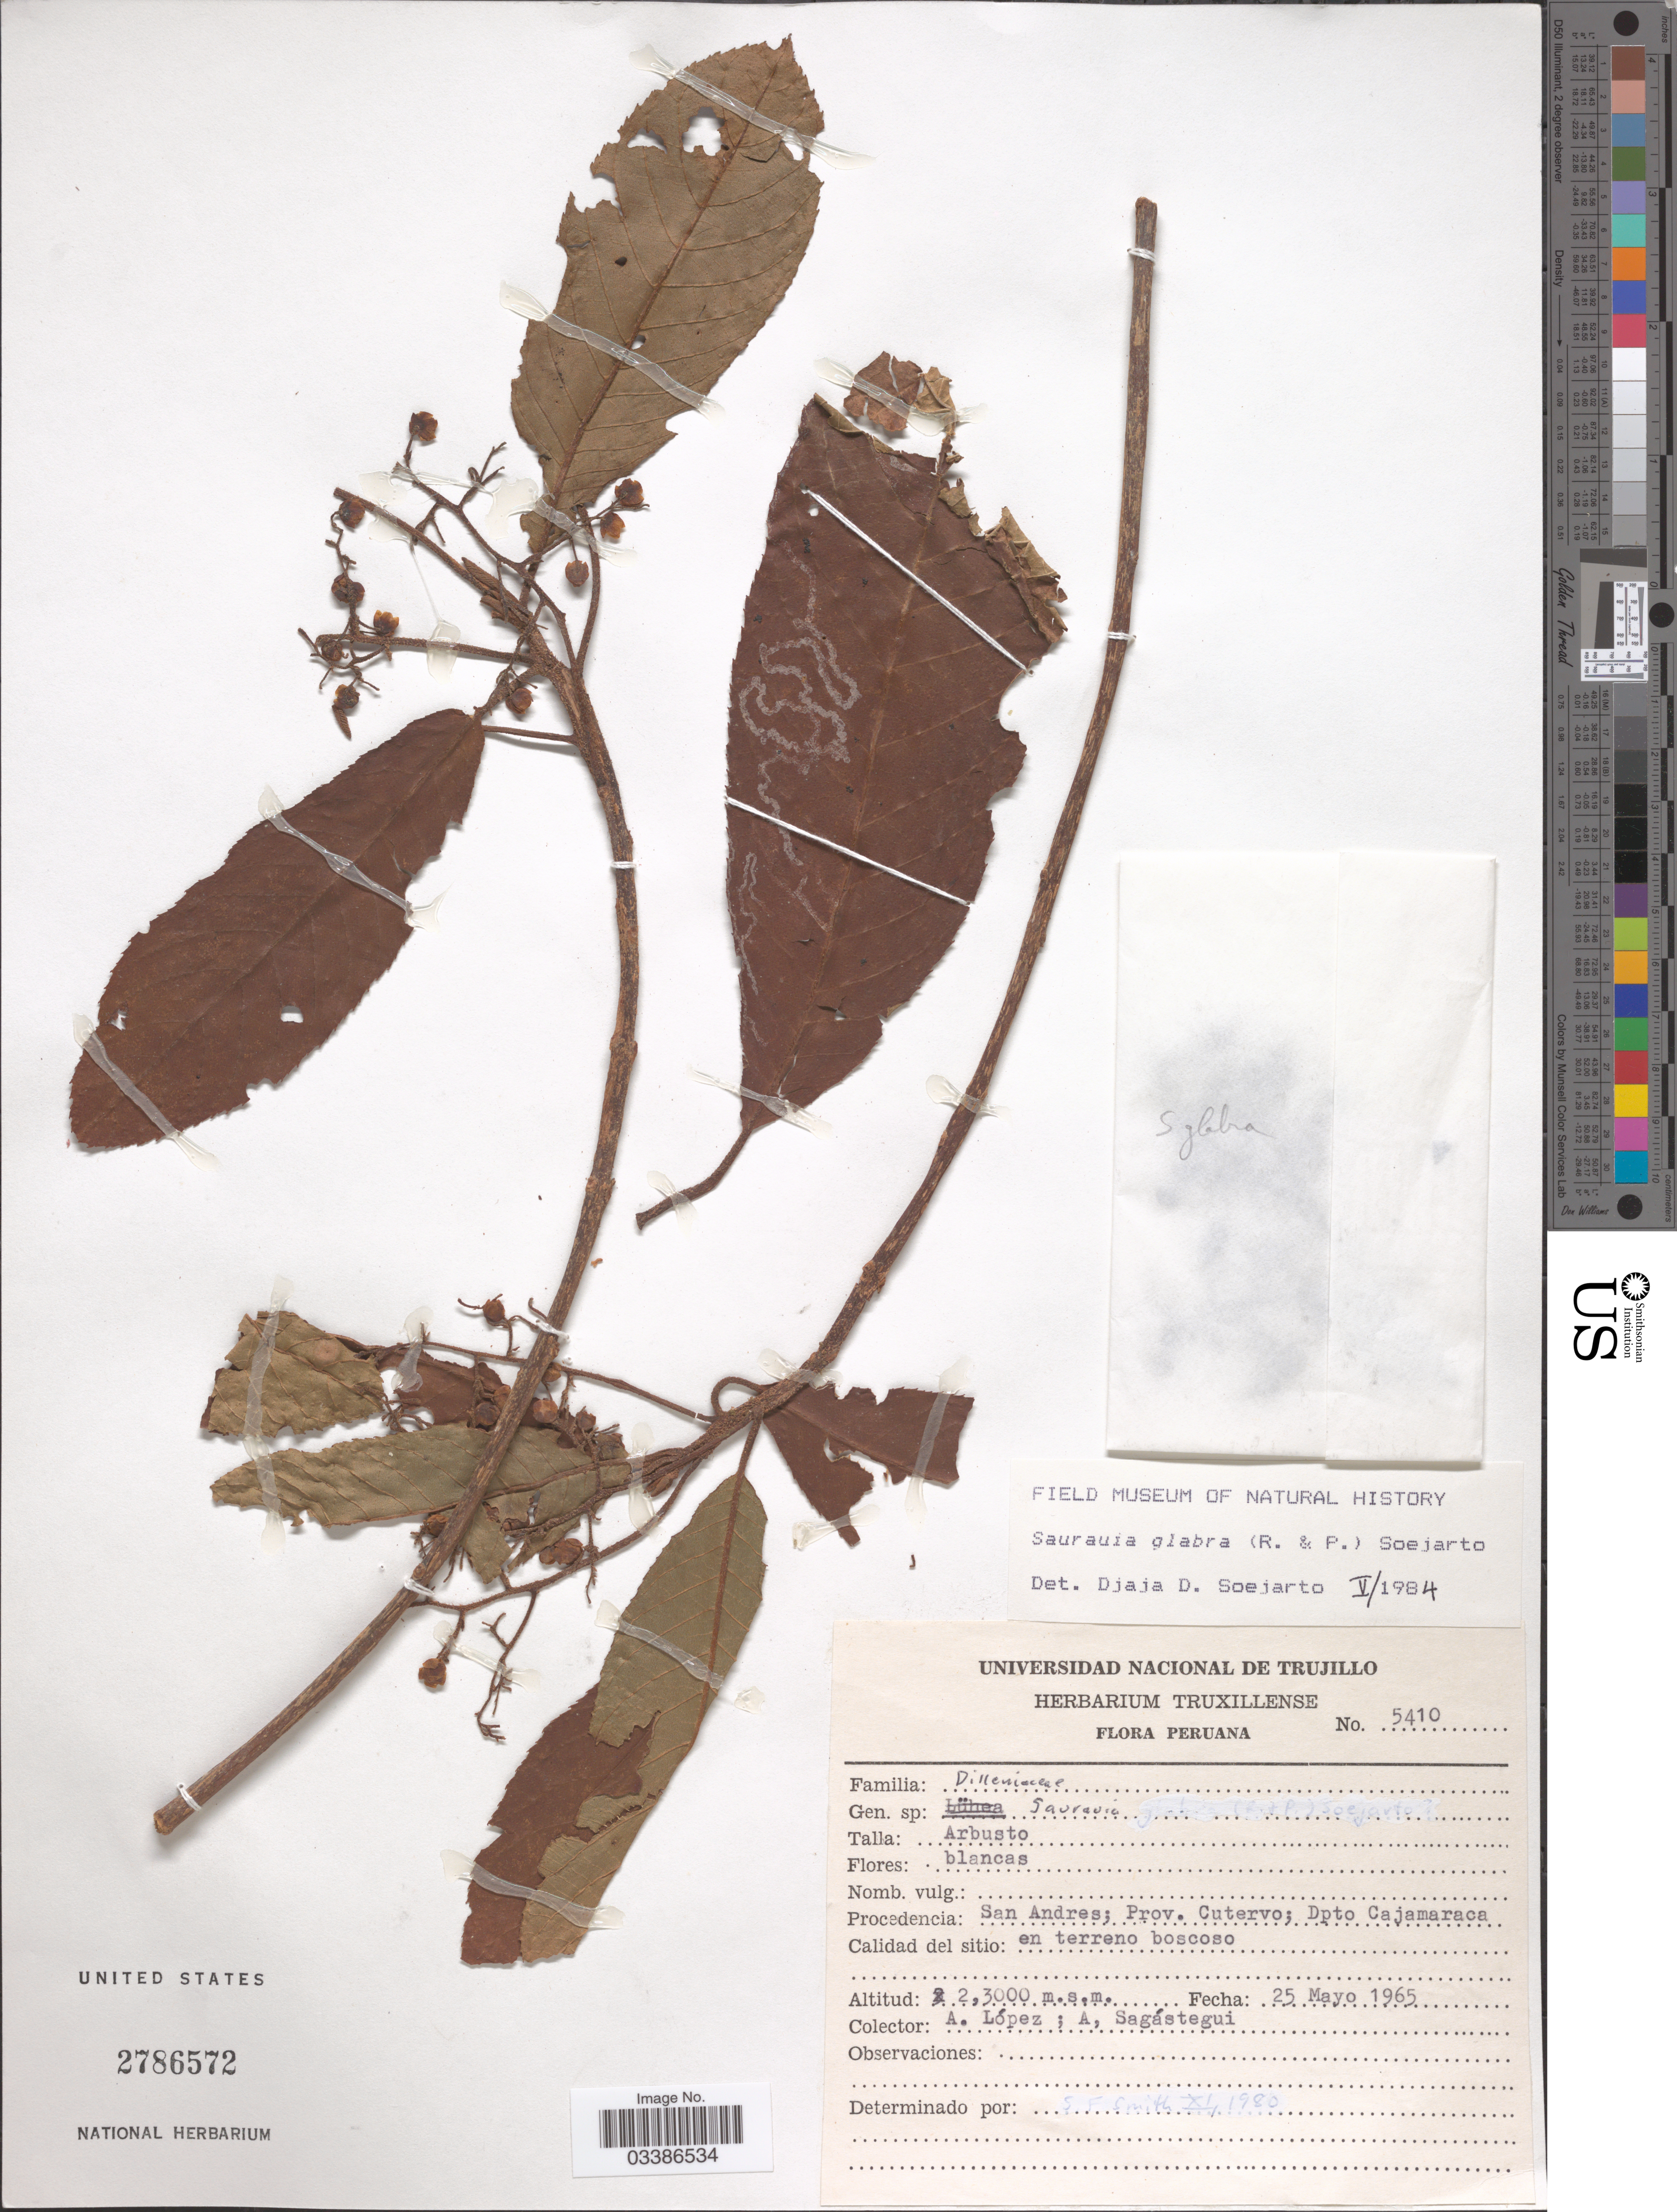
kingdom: Plantae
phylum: Tracheophyta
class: Magnoliopsida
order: Ericales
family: Actinidiaceae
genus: Saurauia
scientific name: Saurauia glabra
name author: Merr.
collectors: A. López & A. Sagastegui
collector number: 5410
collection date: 1965-05-25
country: Peru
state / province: Cajamarca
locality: Procedencia: San Andres; Prov. Cutervo; Dpto Cajamarca.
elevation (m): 2300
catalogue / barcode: US 2786572